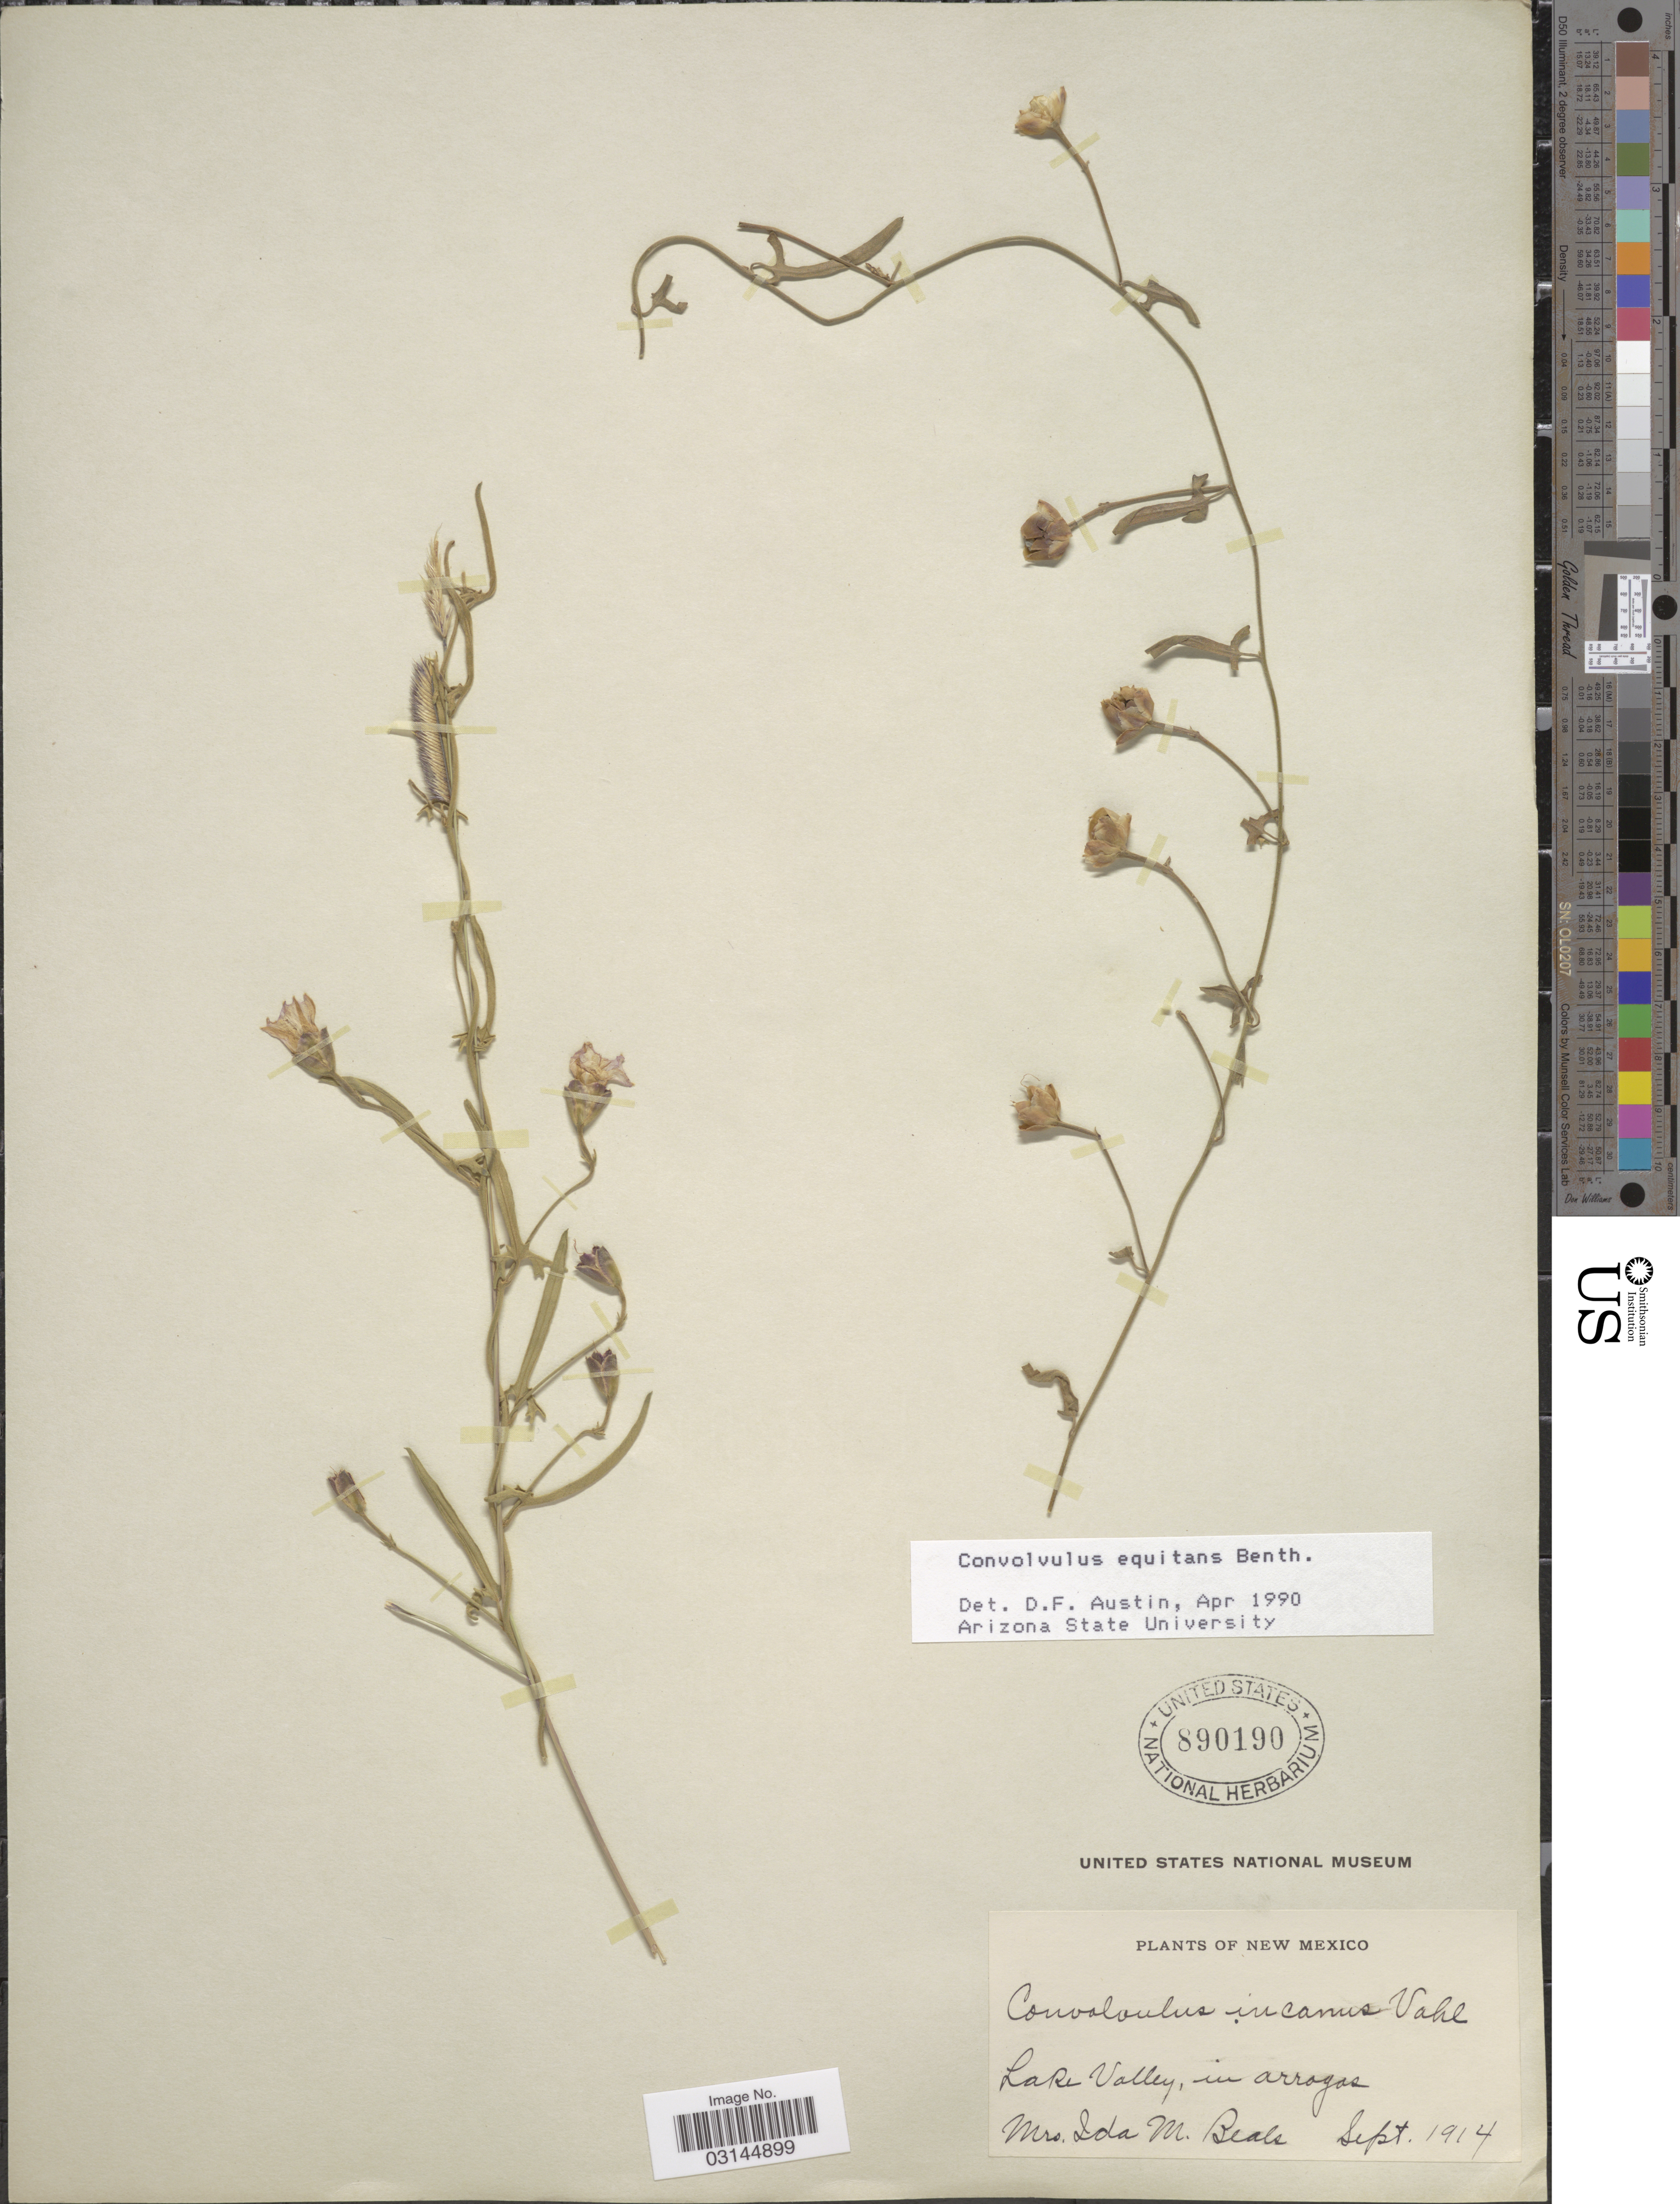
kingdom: Plantae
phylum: Tracheophyta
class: Magnoliopsida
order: Solanales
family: Convolvulaceae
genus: Convolvulus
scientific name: Convolvulus equitans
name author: Benth.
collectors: I. M. Beals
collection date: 1914-09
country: United States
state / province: New Mexico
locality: Lake Valley, in arroyas.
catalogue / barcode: US 890190